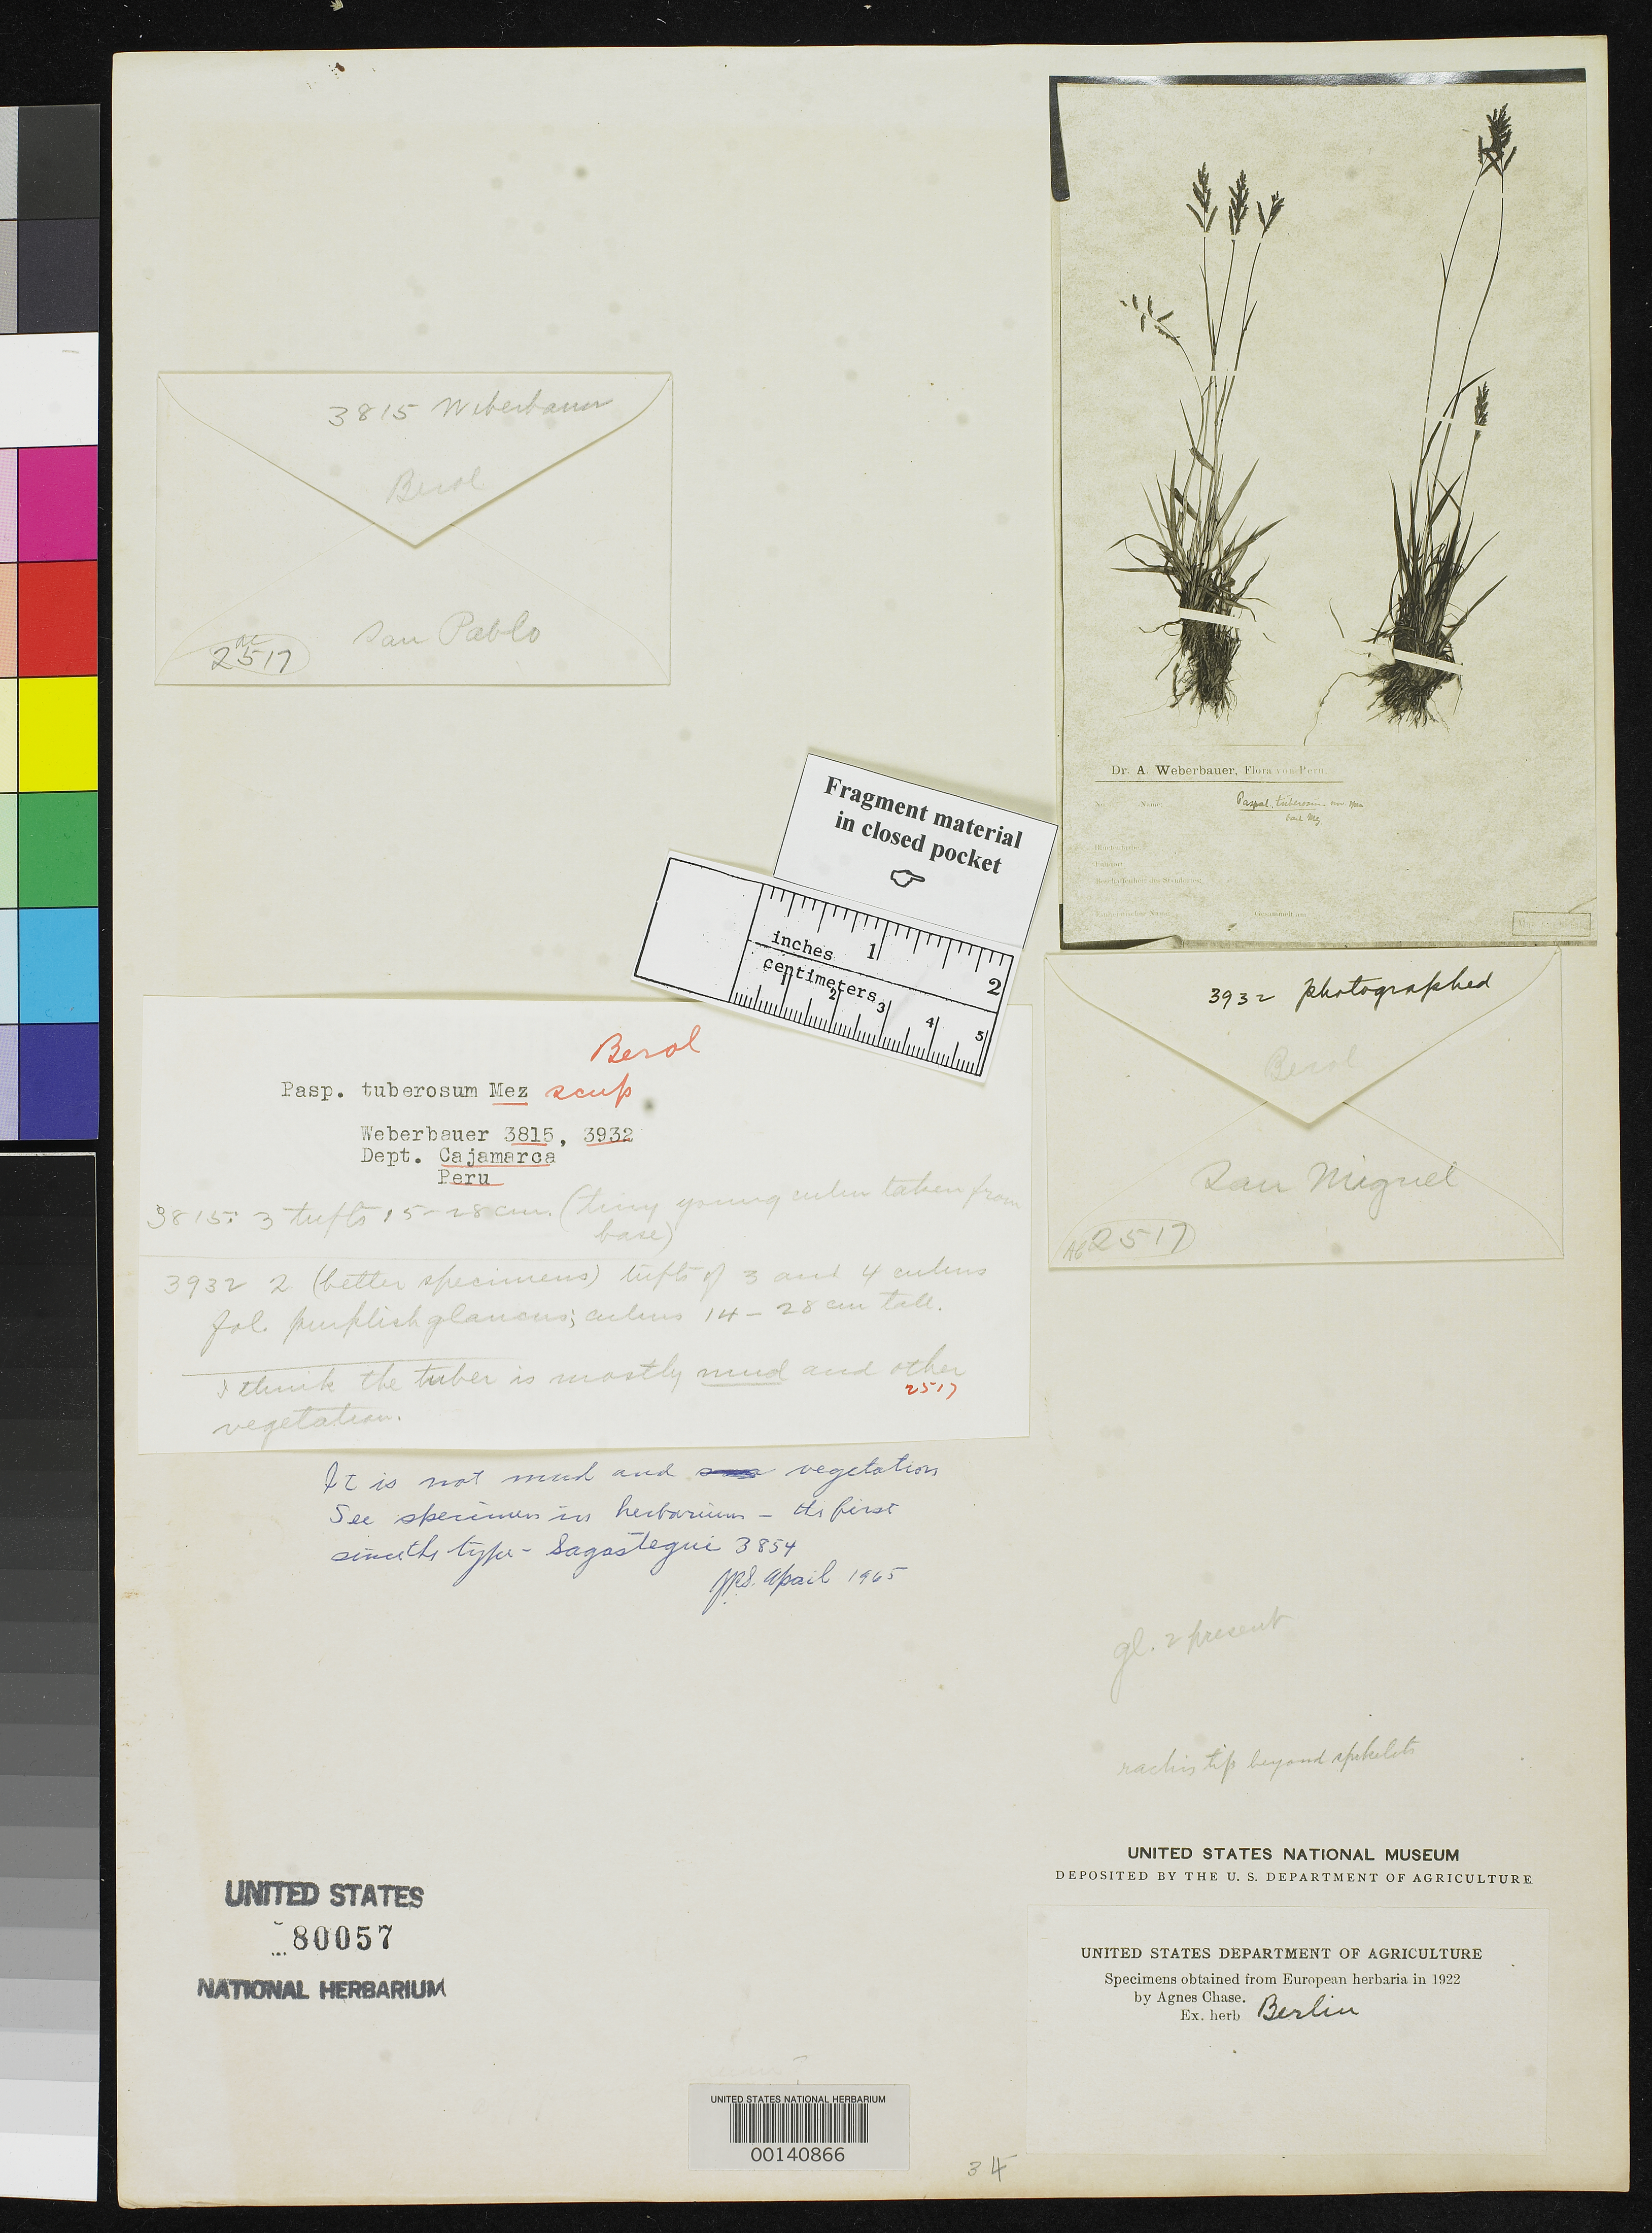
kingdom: Plantae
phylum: Tracheophyta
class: Liliopsida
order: Poales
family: Poaceae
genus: Paspalum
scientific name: Paspalum tuberosum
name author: Mez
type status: Type Fragment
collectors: A. Weberbauer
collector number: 3815 & 3932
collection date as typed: Apr ---- to -- May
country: Peru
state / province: Cajamarca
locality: San Pablo and San Miguel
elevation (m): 2400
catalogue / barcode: US 80057